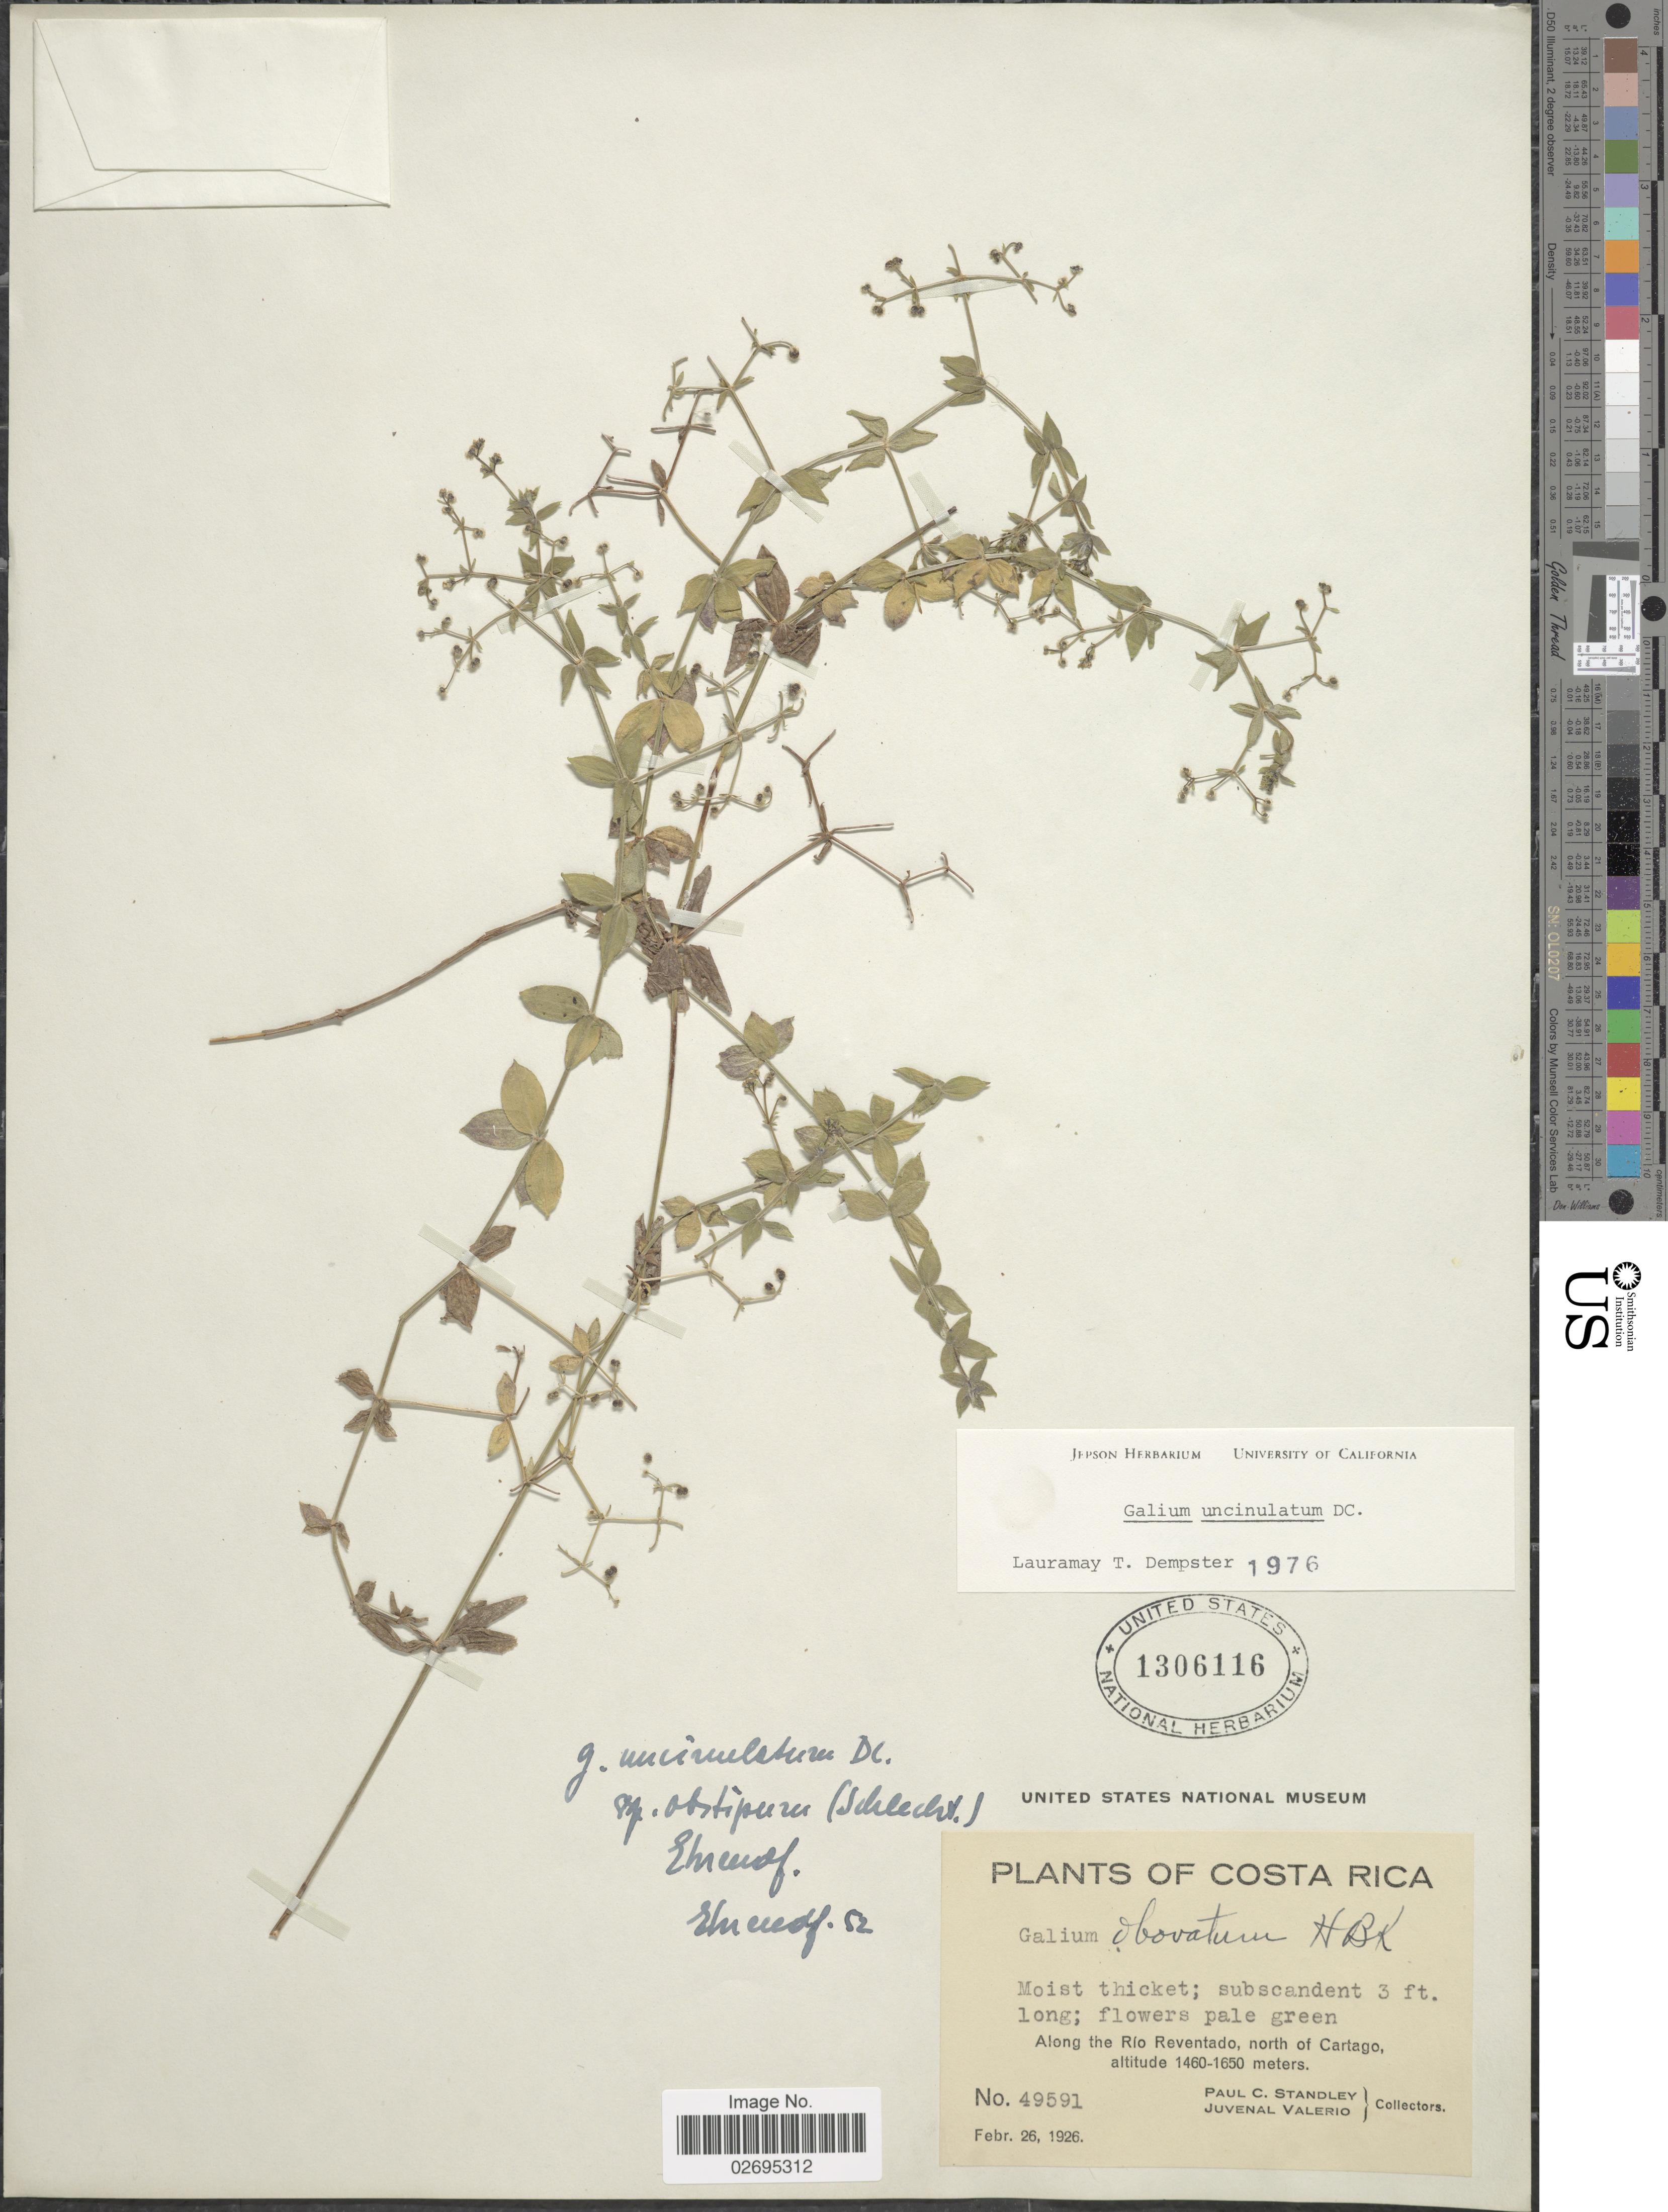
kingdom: Plantae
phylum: Tracheophyta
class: Magnoliopsida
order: Gentianales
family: Rubiaceae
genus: Galium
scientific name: Galium uncinulatum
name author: DC.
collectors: P. C. Standley & J. Valerio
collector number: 49591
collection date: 1926-02-26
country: Costa Rica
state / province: Cartago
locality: Along the Rio Reventado, north of Cartago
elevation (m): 1460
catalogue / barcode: US 1306116